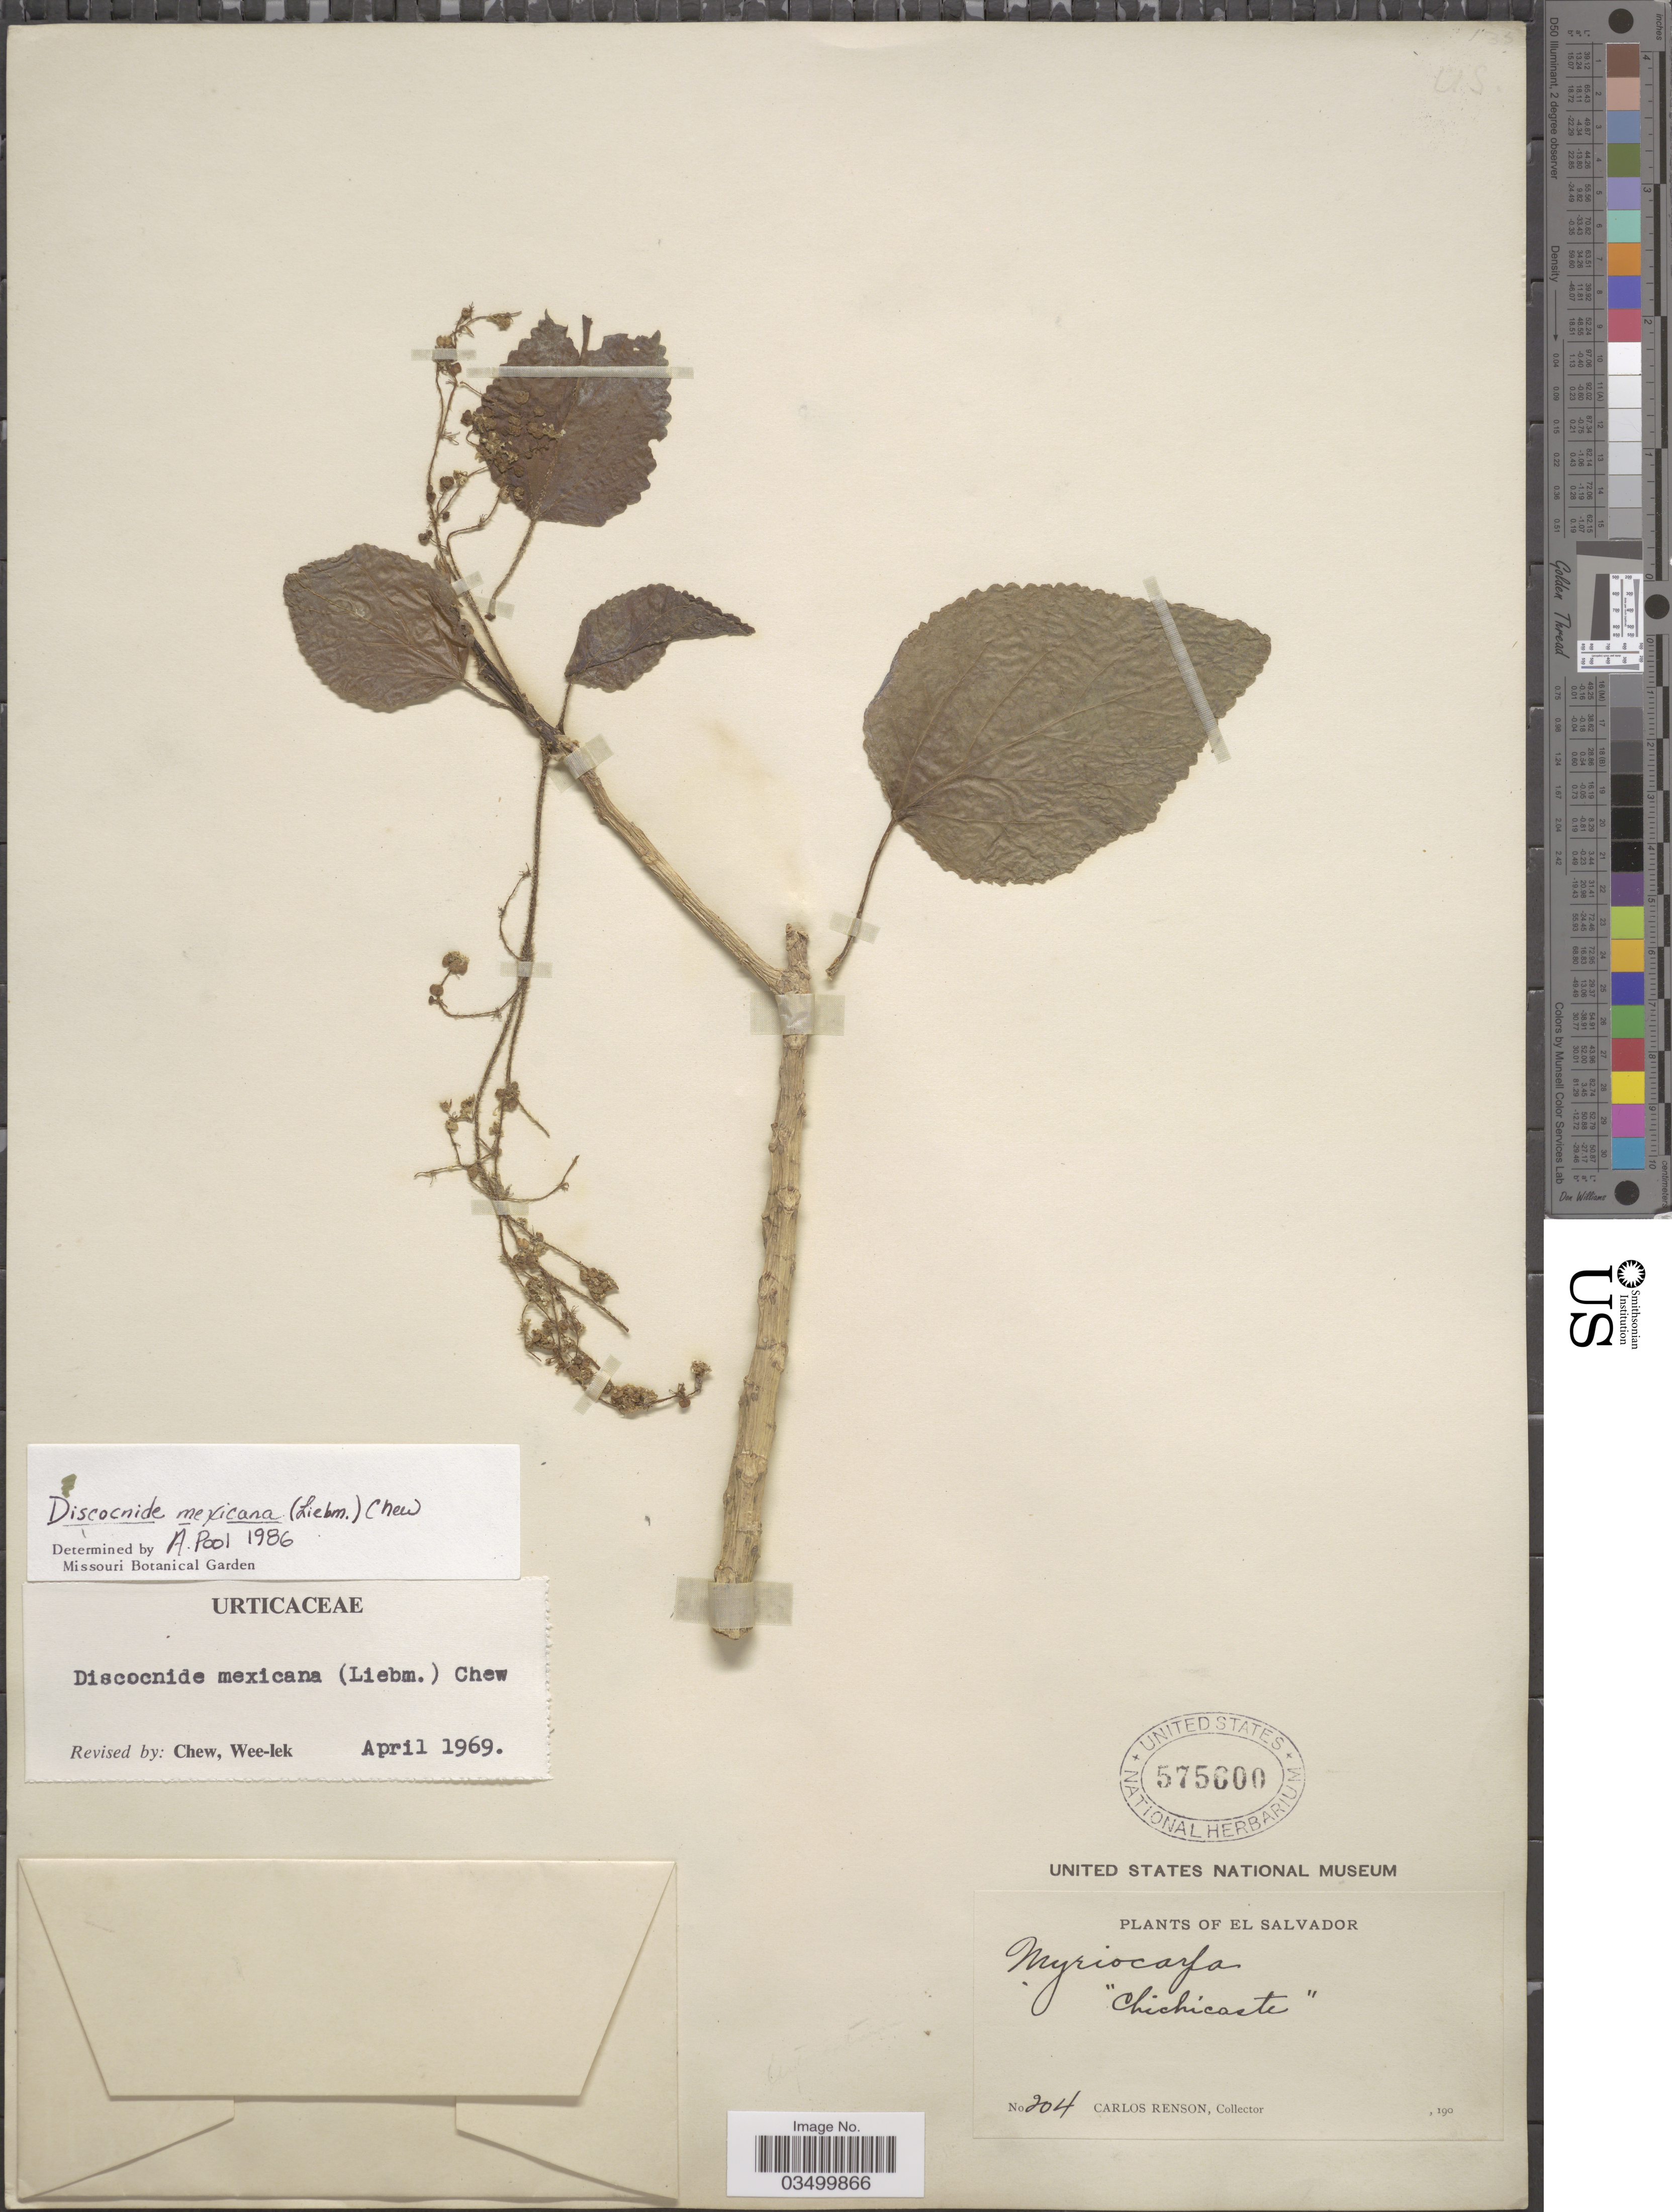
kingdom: Plantae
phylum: Tracheophyta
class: Magnoliopsida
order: Rosales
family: Urticaceae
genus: Discocnide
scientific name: Discocnide mexicana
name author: (Liebm.) Chew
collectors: C. Renson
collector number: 204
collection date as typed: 190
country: El Salvador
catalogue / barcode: US 575600